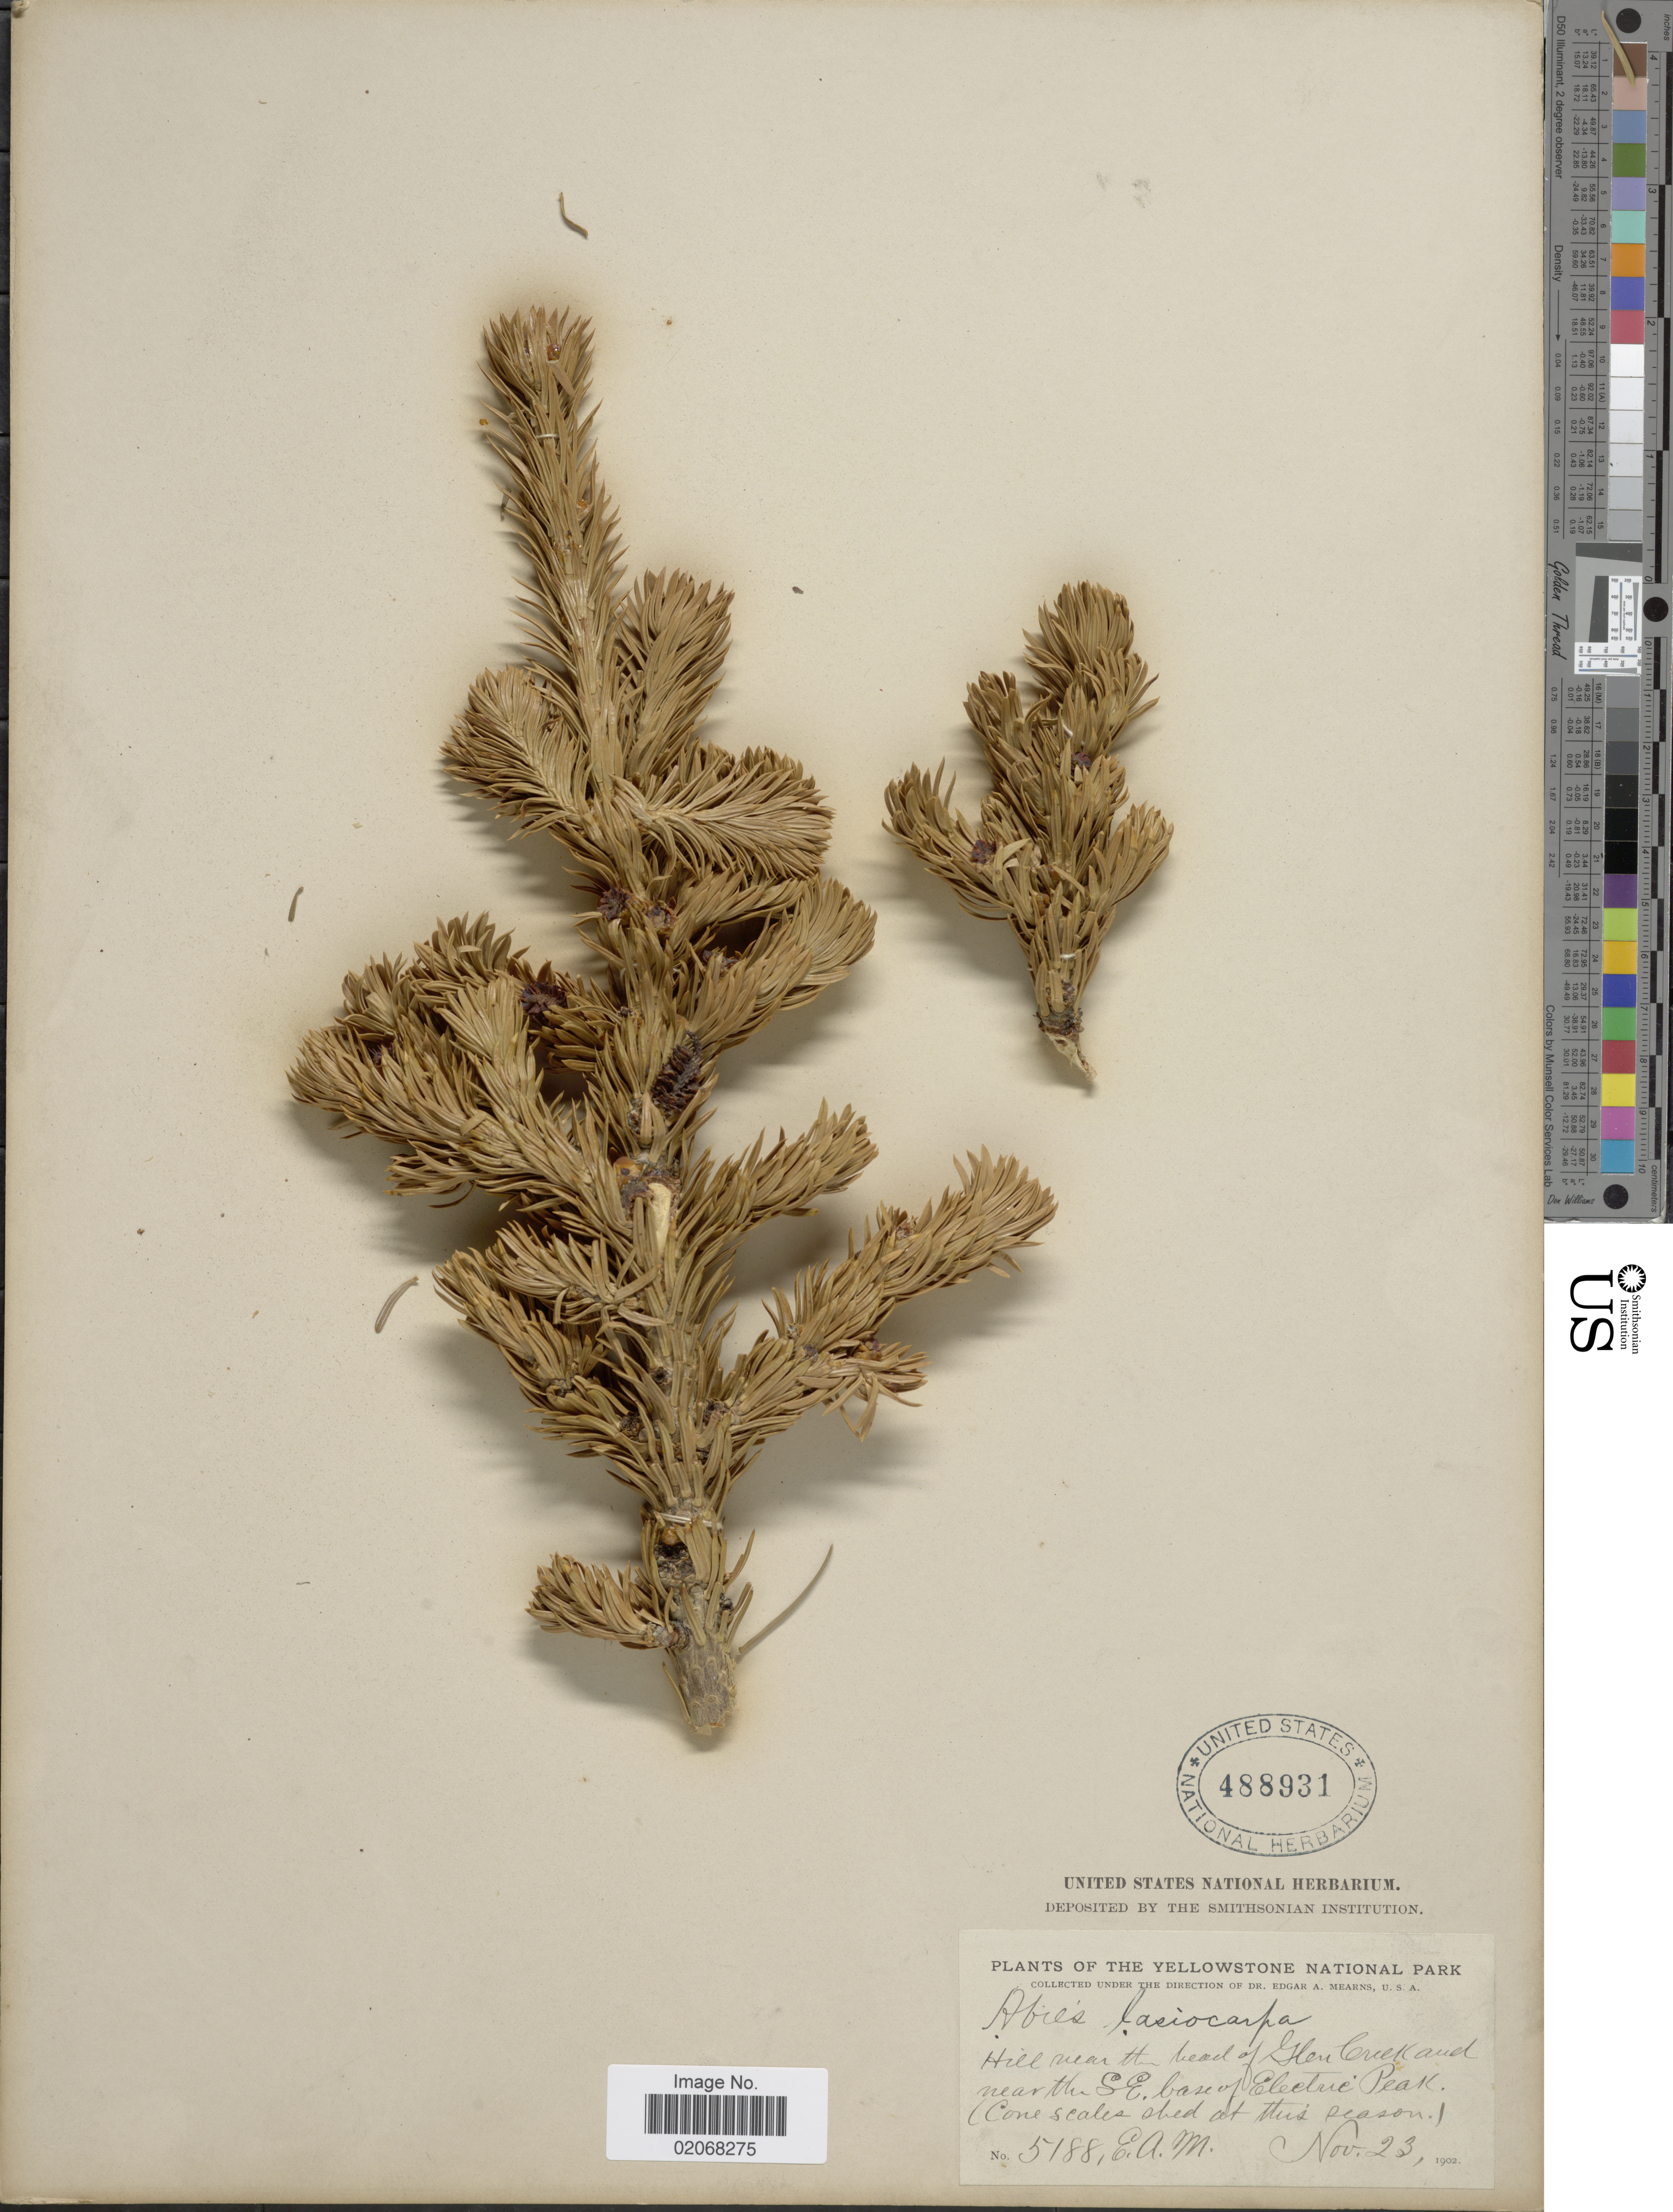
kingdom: Plantae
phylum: Tracheophyta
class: Pinopsida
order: Pinales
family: Pinaceae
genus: Abies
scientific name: Abies lasiocarpa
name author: (Hook.) Nutt.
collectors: E. A. Mearns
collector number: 5188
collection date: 1902-11-23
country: United States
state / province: Montana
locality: The Yellowstone National Park, Hill near the head of Glen Creek and near the SE. base of Electrict Peak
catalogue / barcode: US 488931